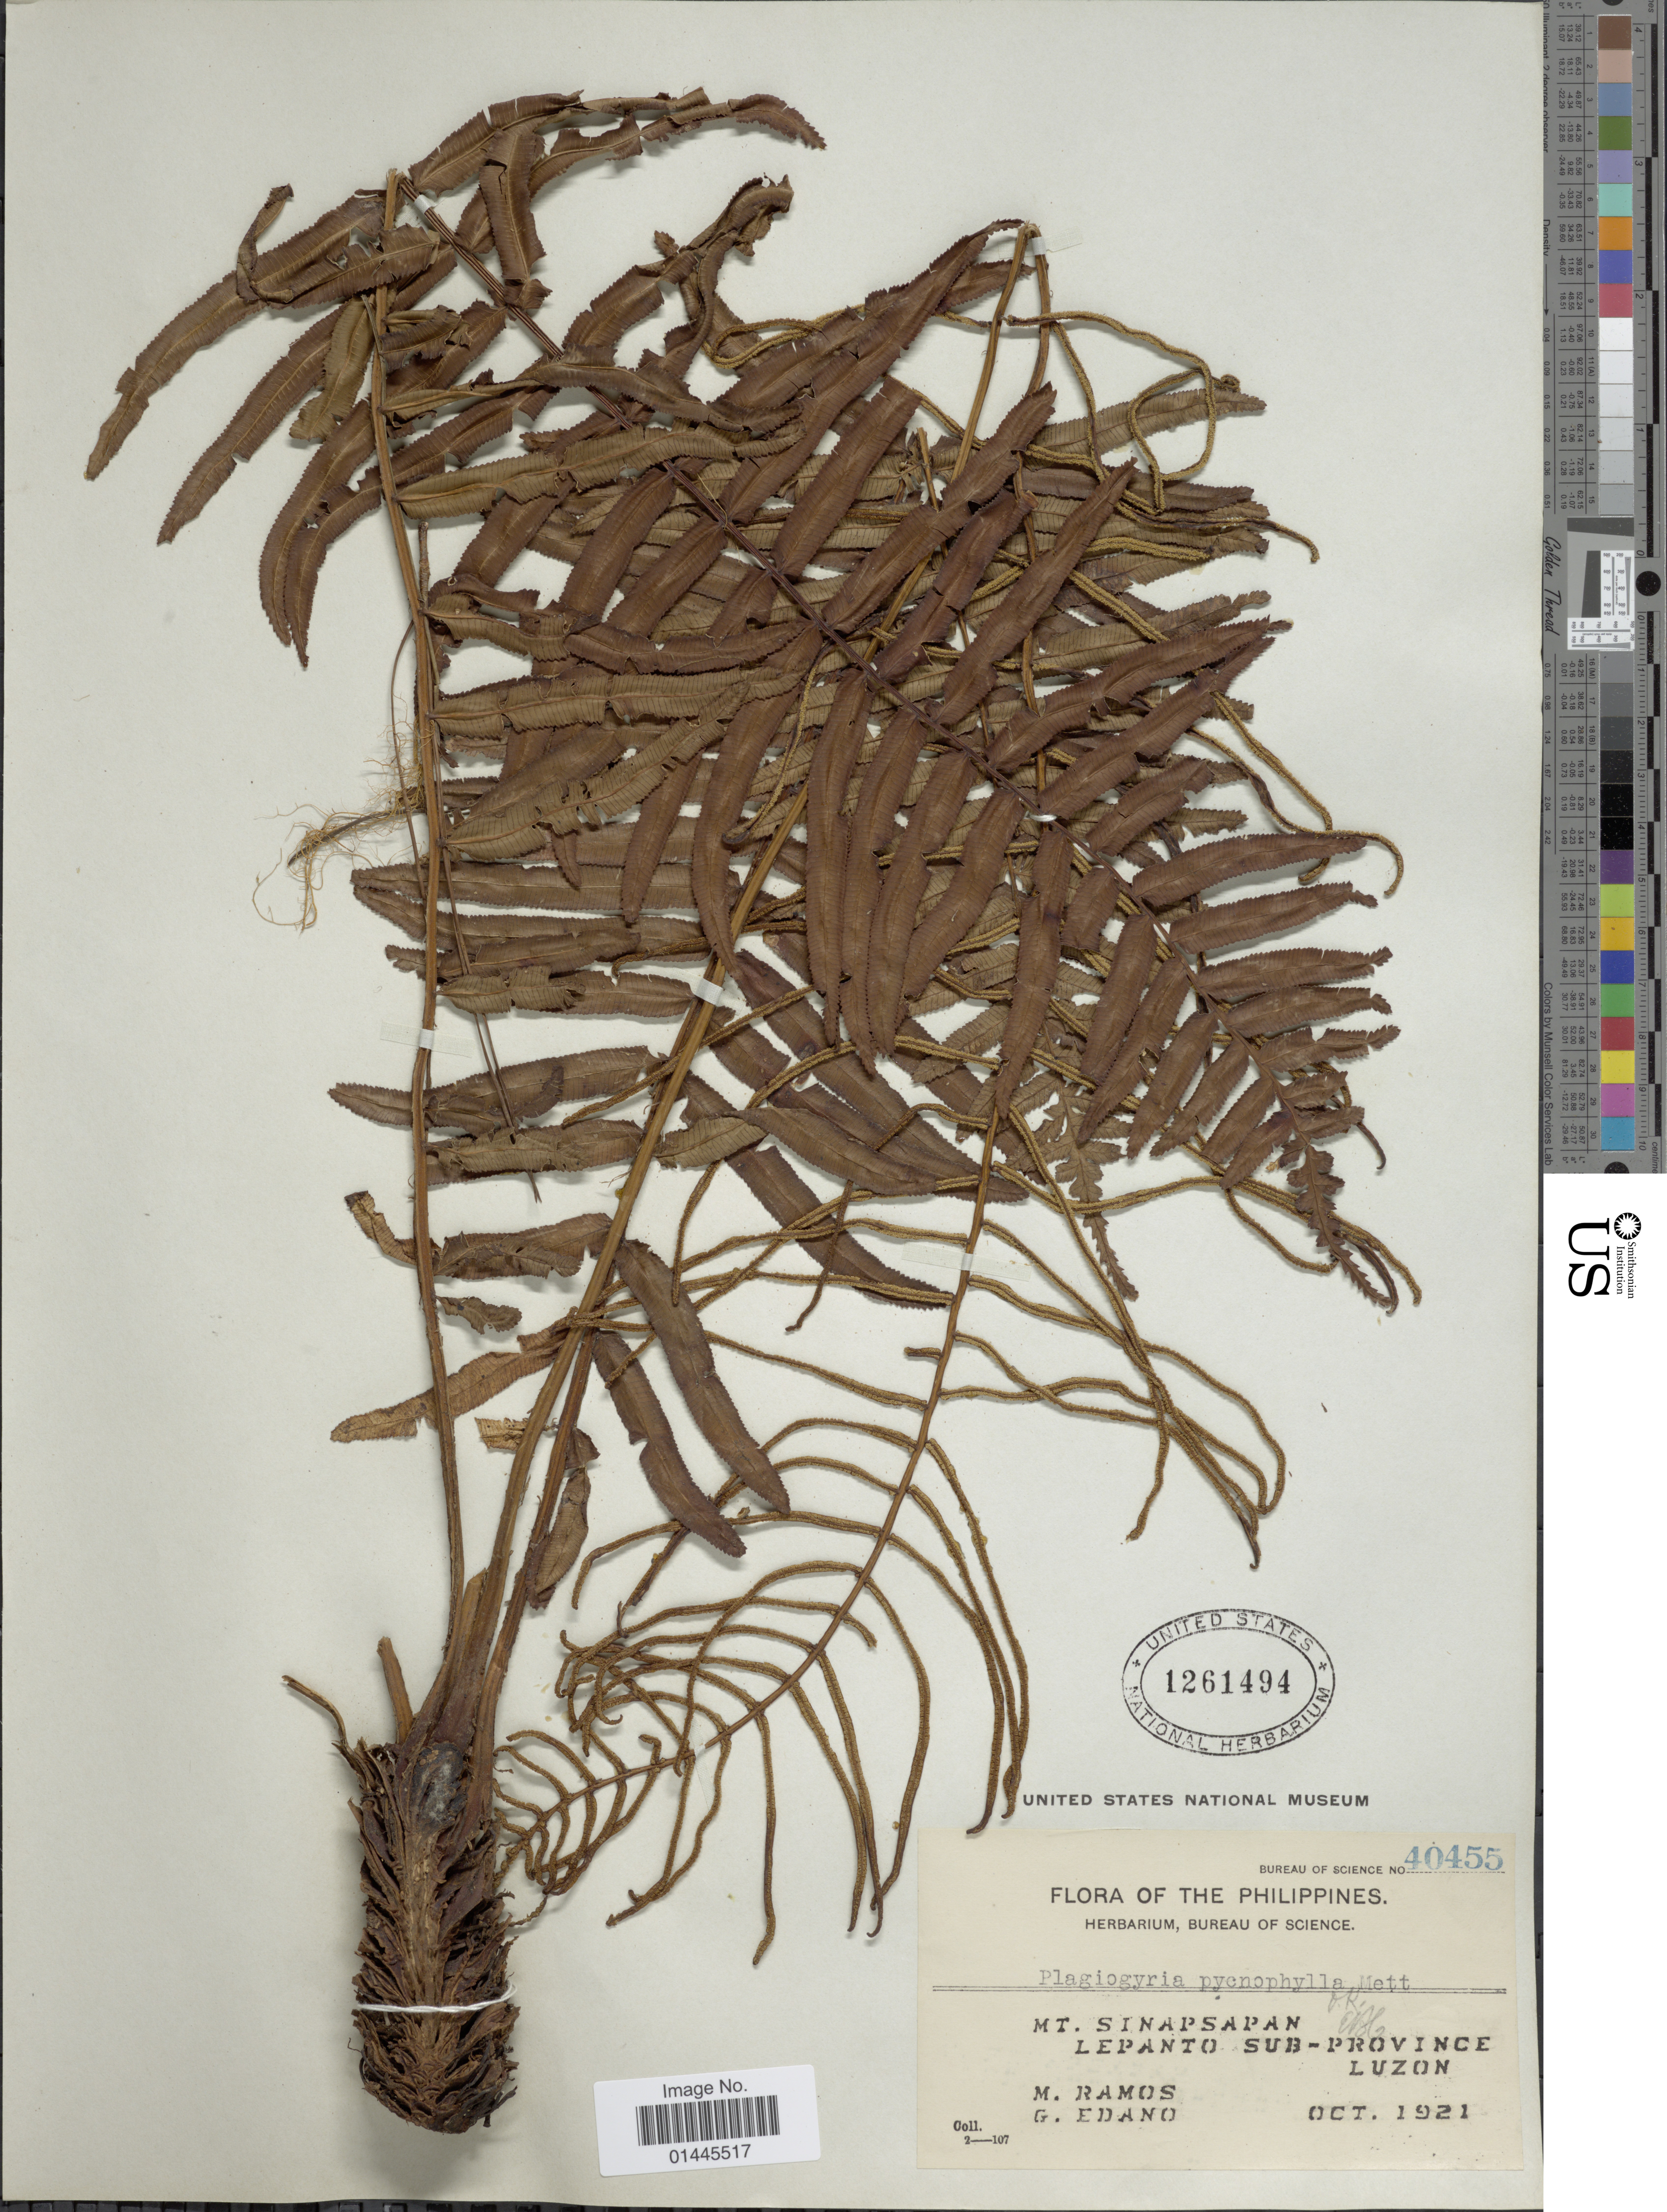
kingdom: Plantae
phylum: Tracheophyta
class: Polypodiopsida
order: Cyatheales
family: Plagiogyriaceae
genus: Plagiogyria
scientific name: Plagiogyria pycnophylla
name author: (Kunze) Mett.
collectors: M. Ramos & G. Edaño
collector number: Bureau of Science 40455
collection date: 1921-10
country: Philippines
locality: Mt. Sinapsapan, Lepanto sub-province, Luzon.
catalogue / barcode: US 1261494